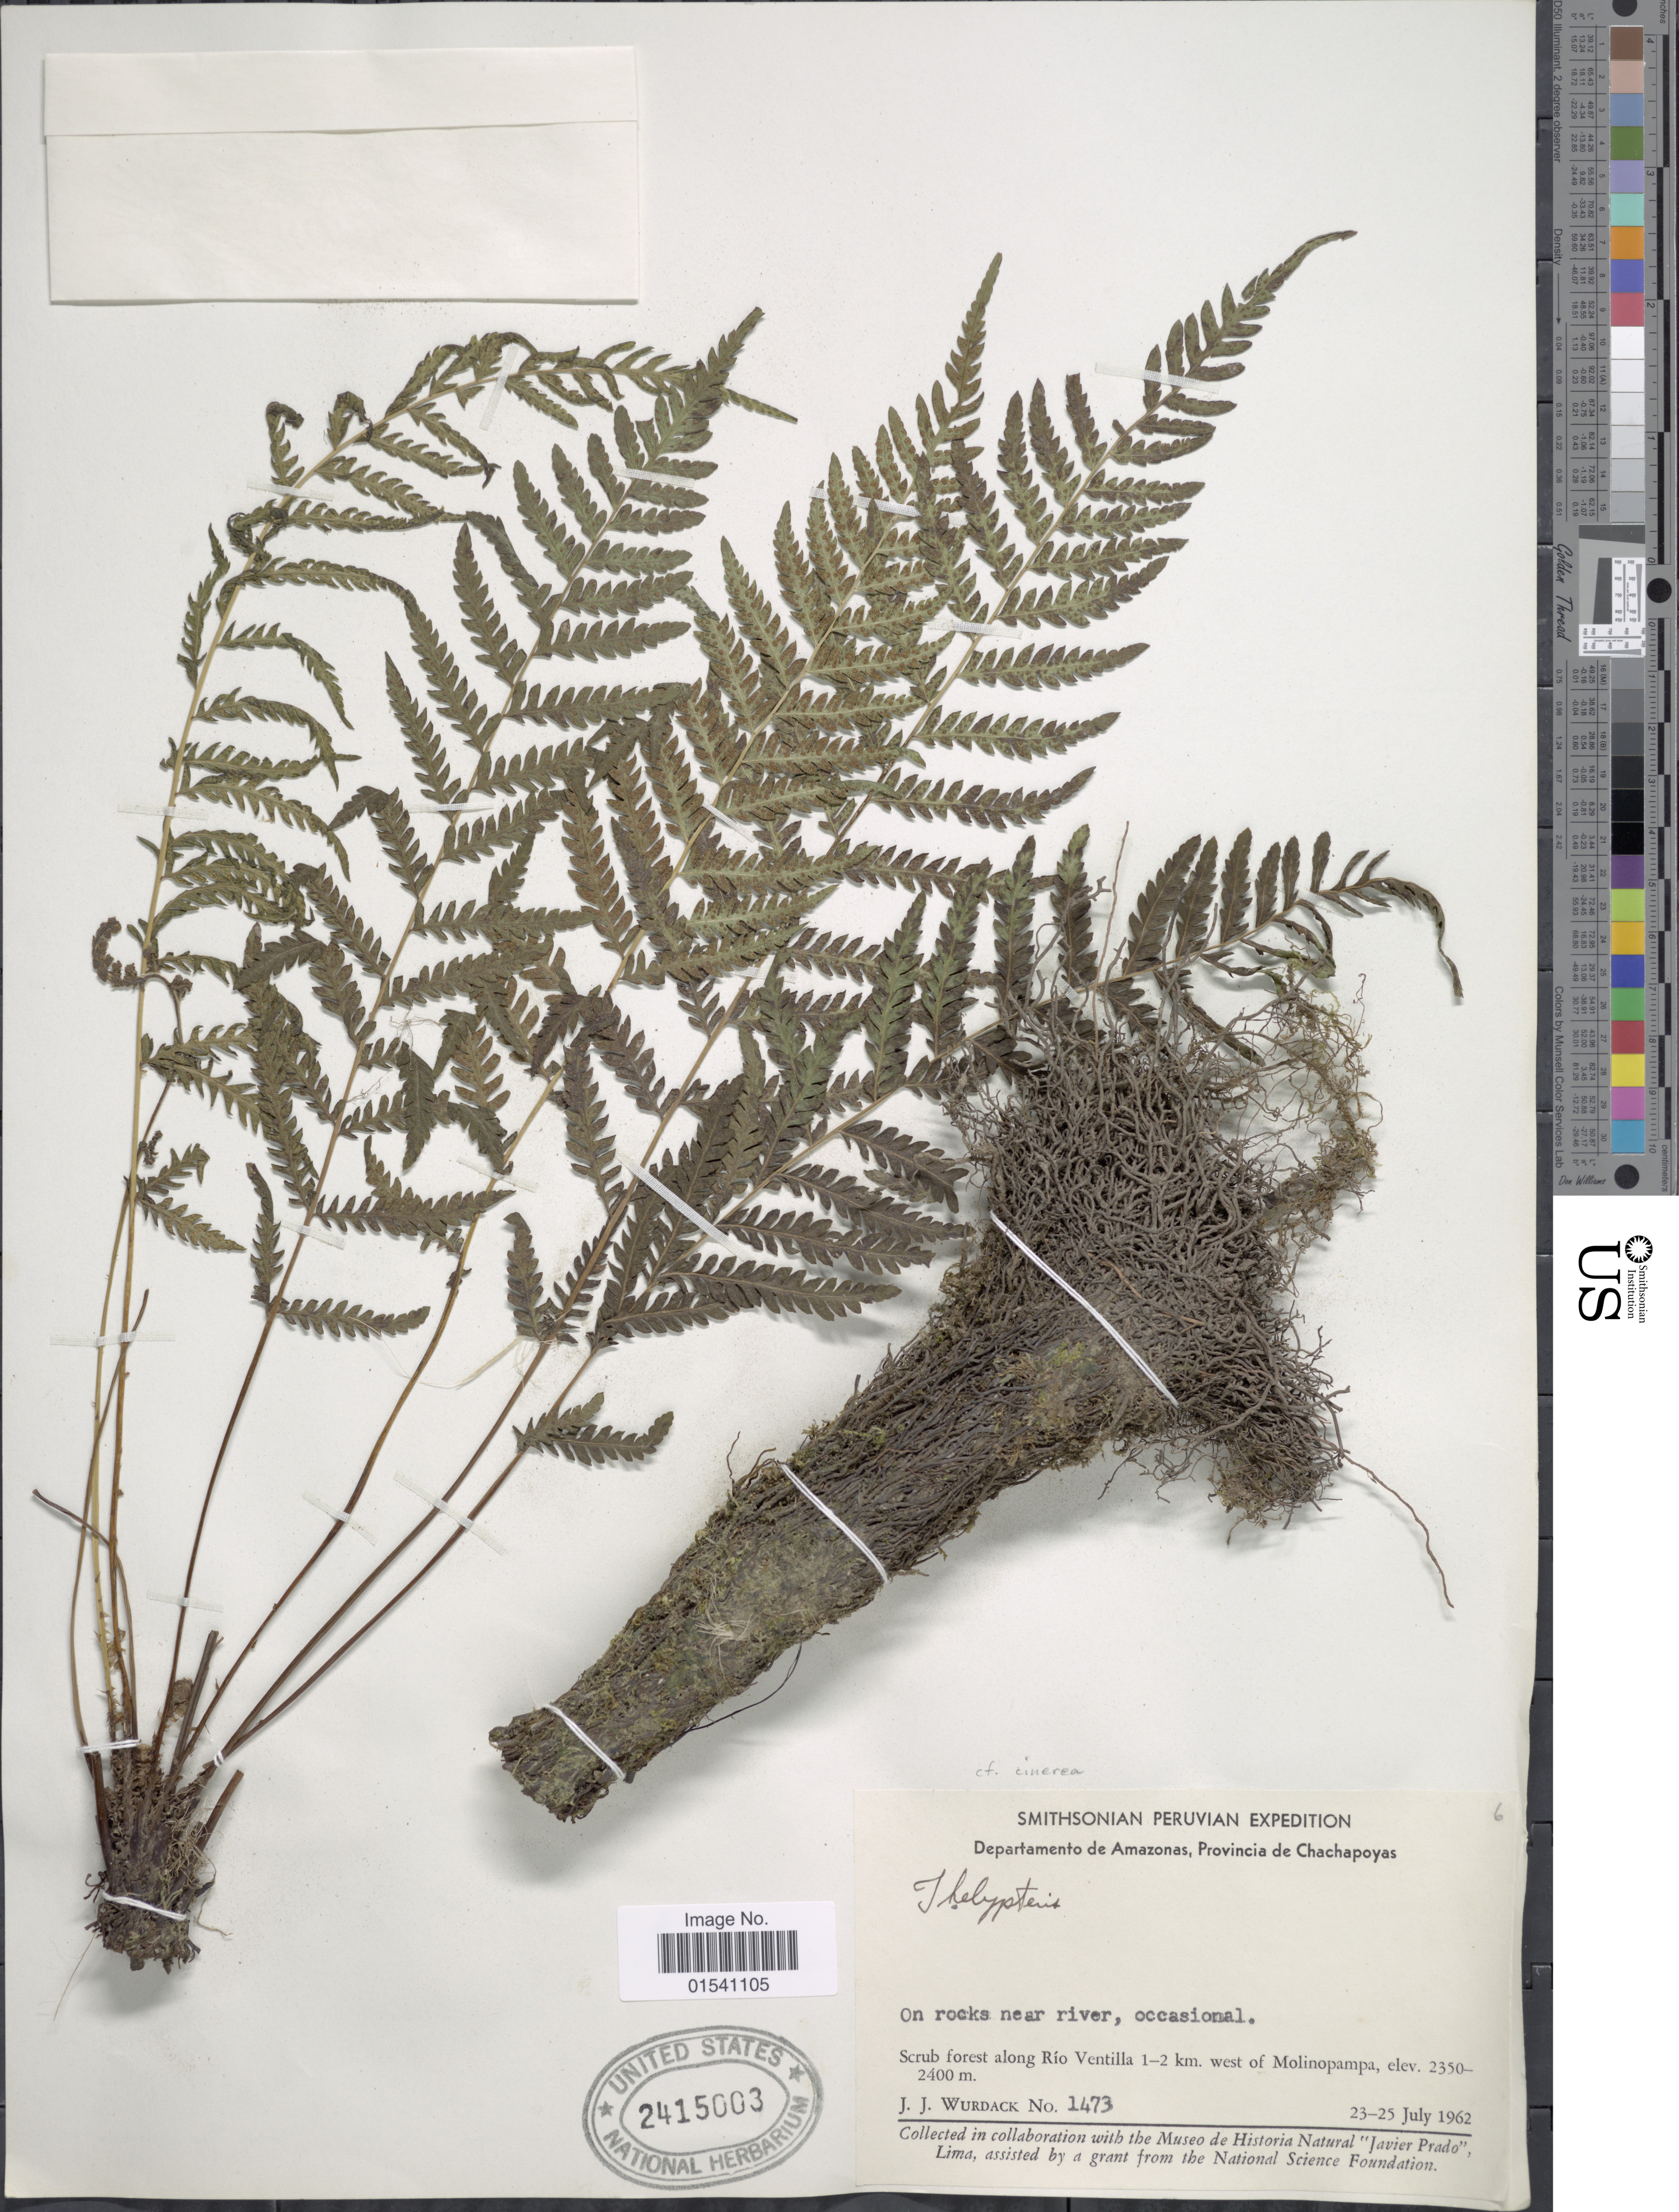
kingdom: Plantae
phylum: Tracheophyta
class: Polypodiopsida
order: Polypodiales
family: Thelypteridaceae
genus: Amauropelta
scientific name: Amauropelta sp.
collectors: J. J. Wurdack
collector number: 1473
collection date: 1962-07-23/1962-07-25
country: Peru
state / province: Amazonas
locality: Departamento de Amazonas, Provincia de Chachapoyas, Scrub forest along Río Ventilla 1-2 km. west of Molinopampa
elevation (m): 2350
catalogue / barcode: US 2415003